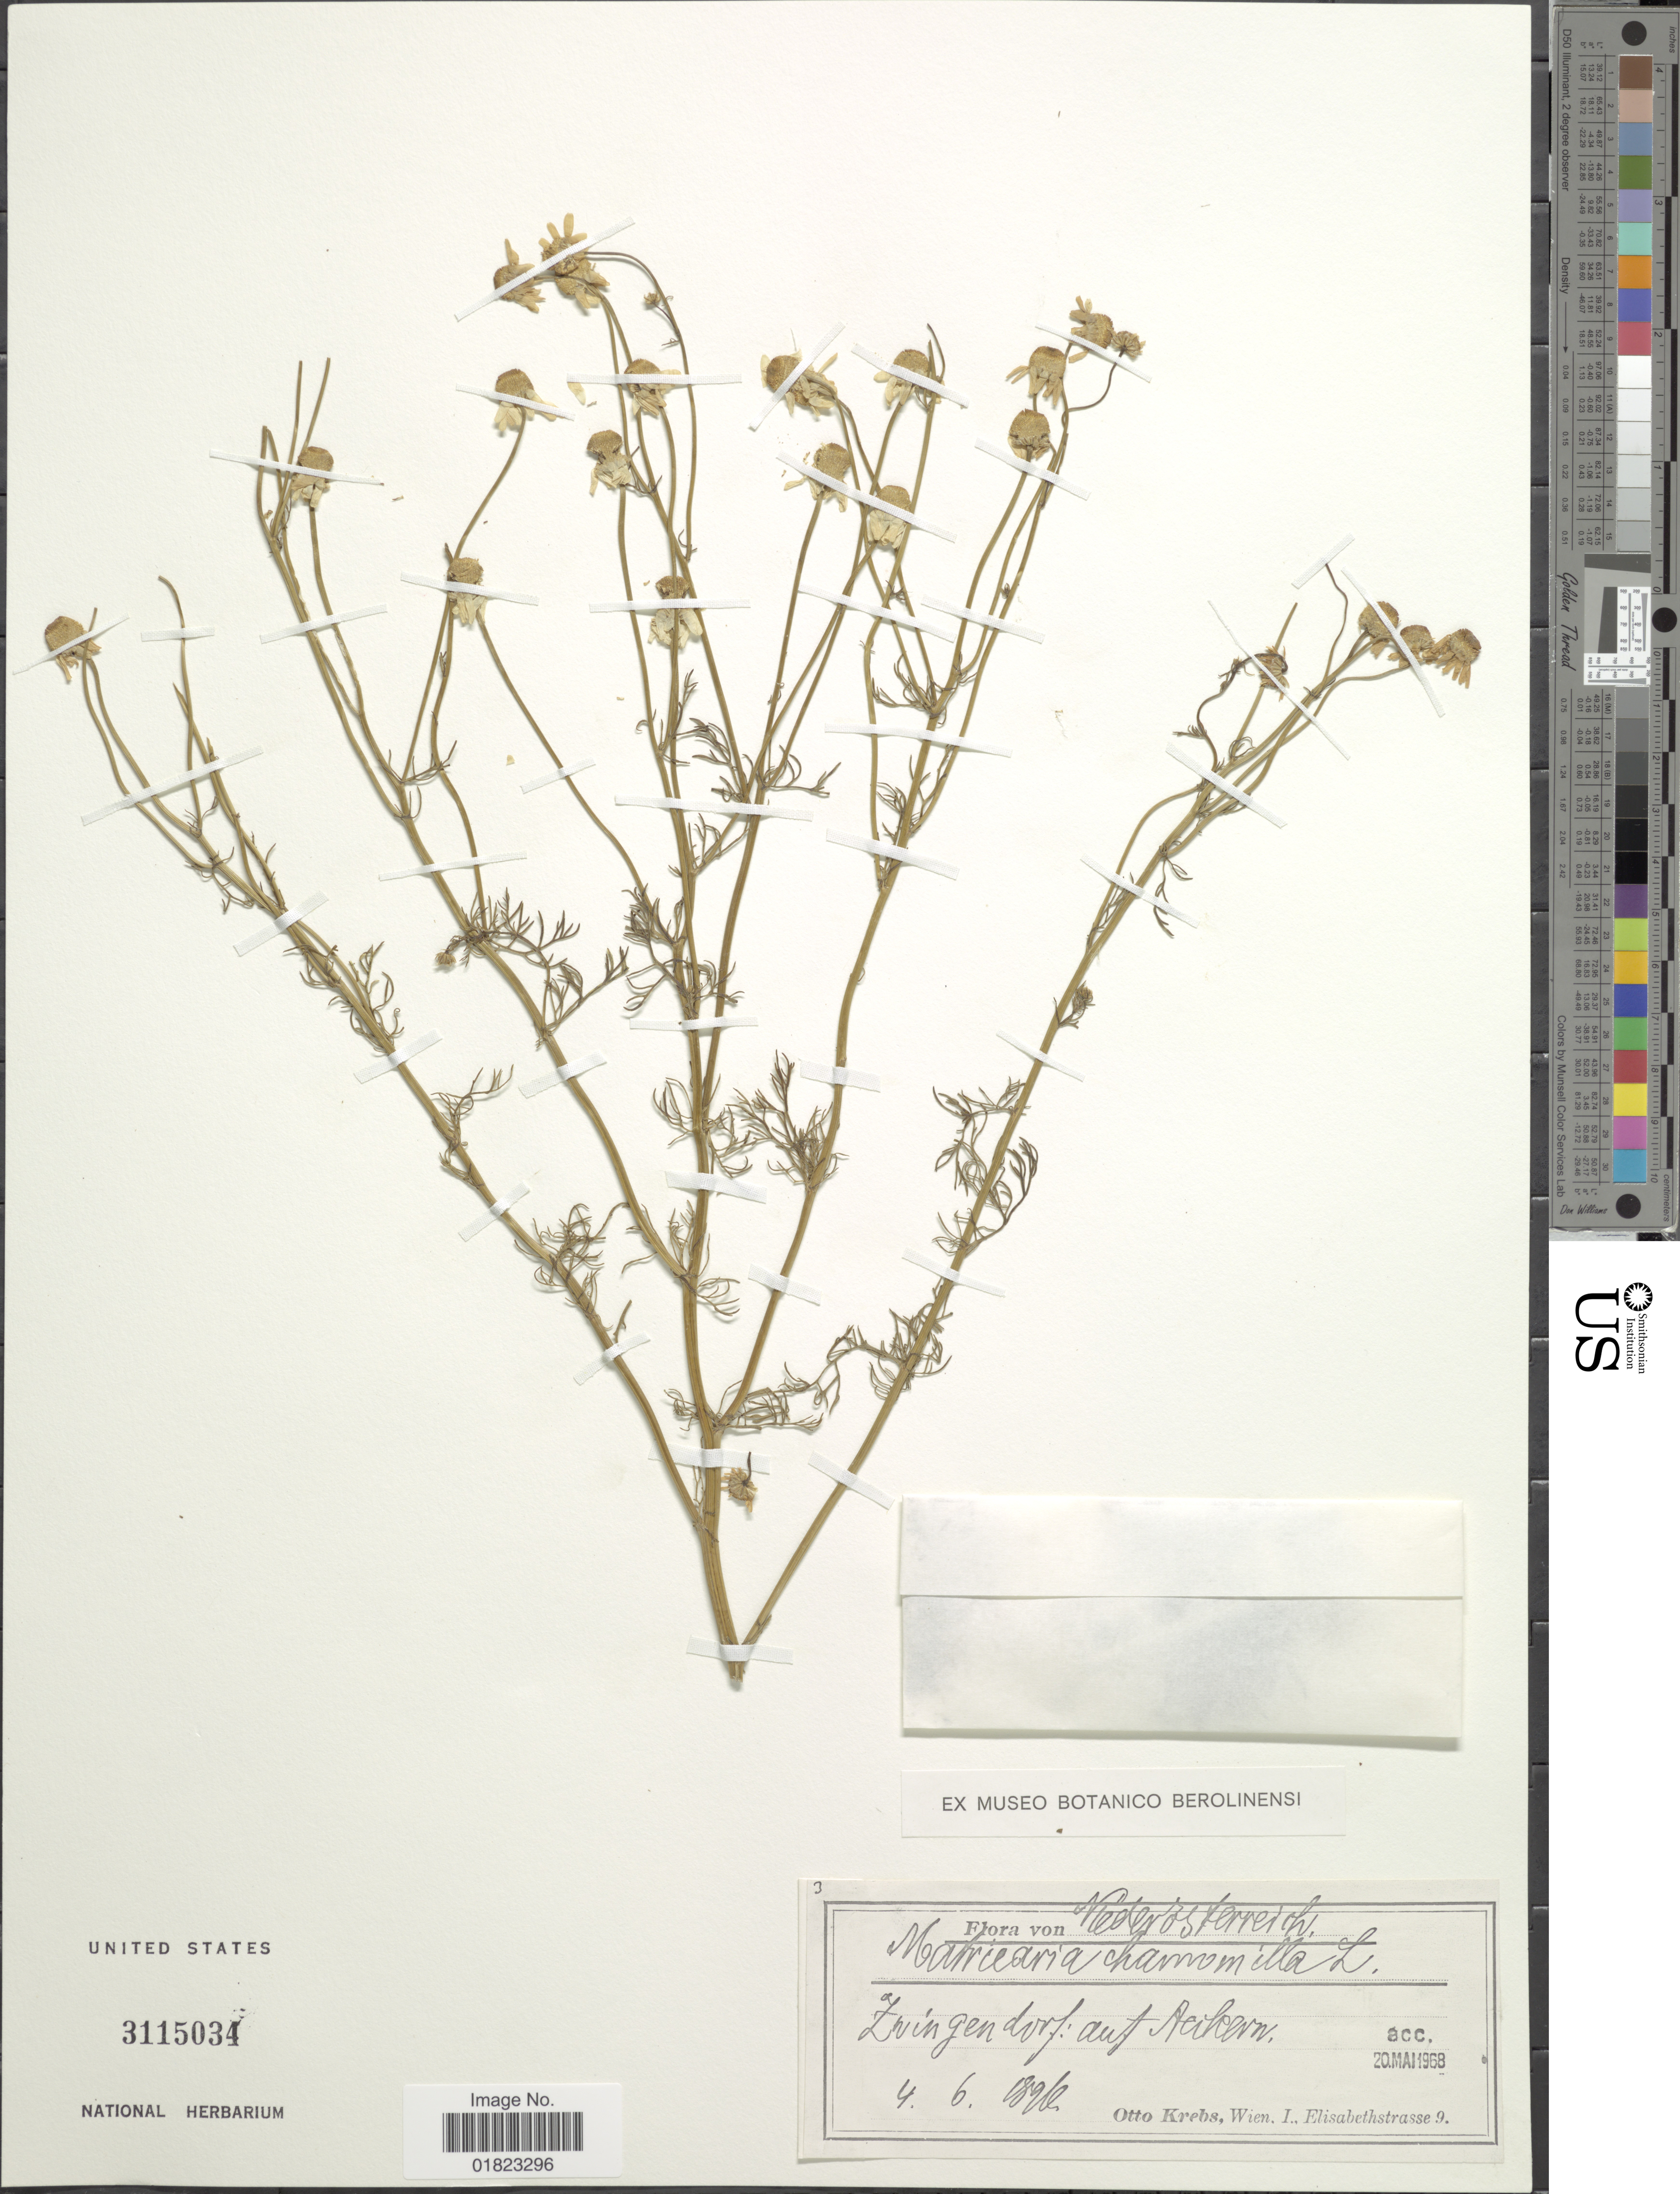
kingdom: Plantae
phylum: Tracheophyta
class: Magnoliopsida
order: Asterales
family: Asteraceae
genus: Matricaria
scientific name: Matricaria recutita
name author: L.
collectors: O. Krebs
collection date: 1896-06-04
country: Austria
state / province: Niederosterreich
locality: Niederosterreich, Zwingen dorf. auf Reiken. [interpreted]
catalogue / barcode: US 3115034